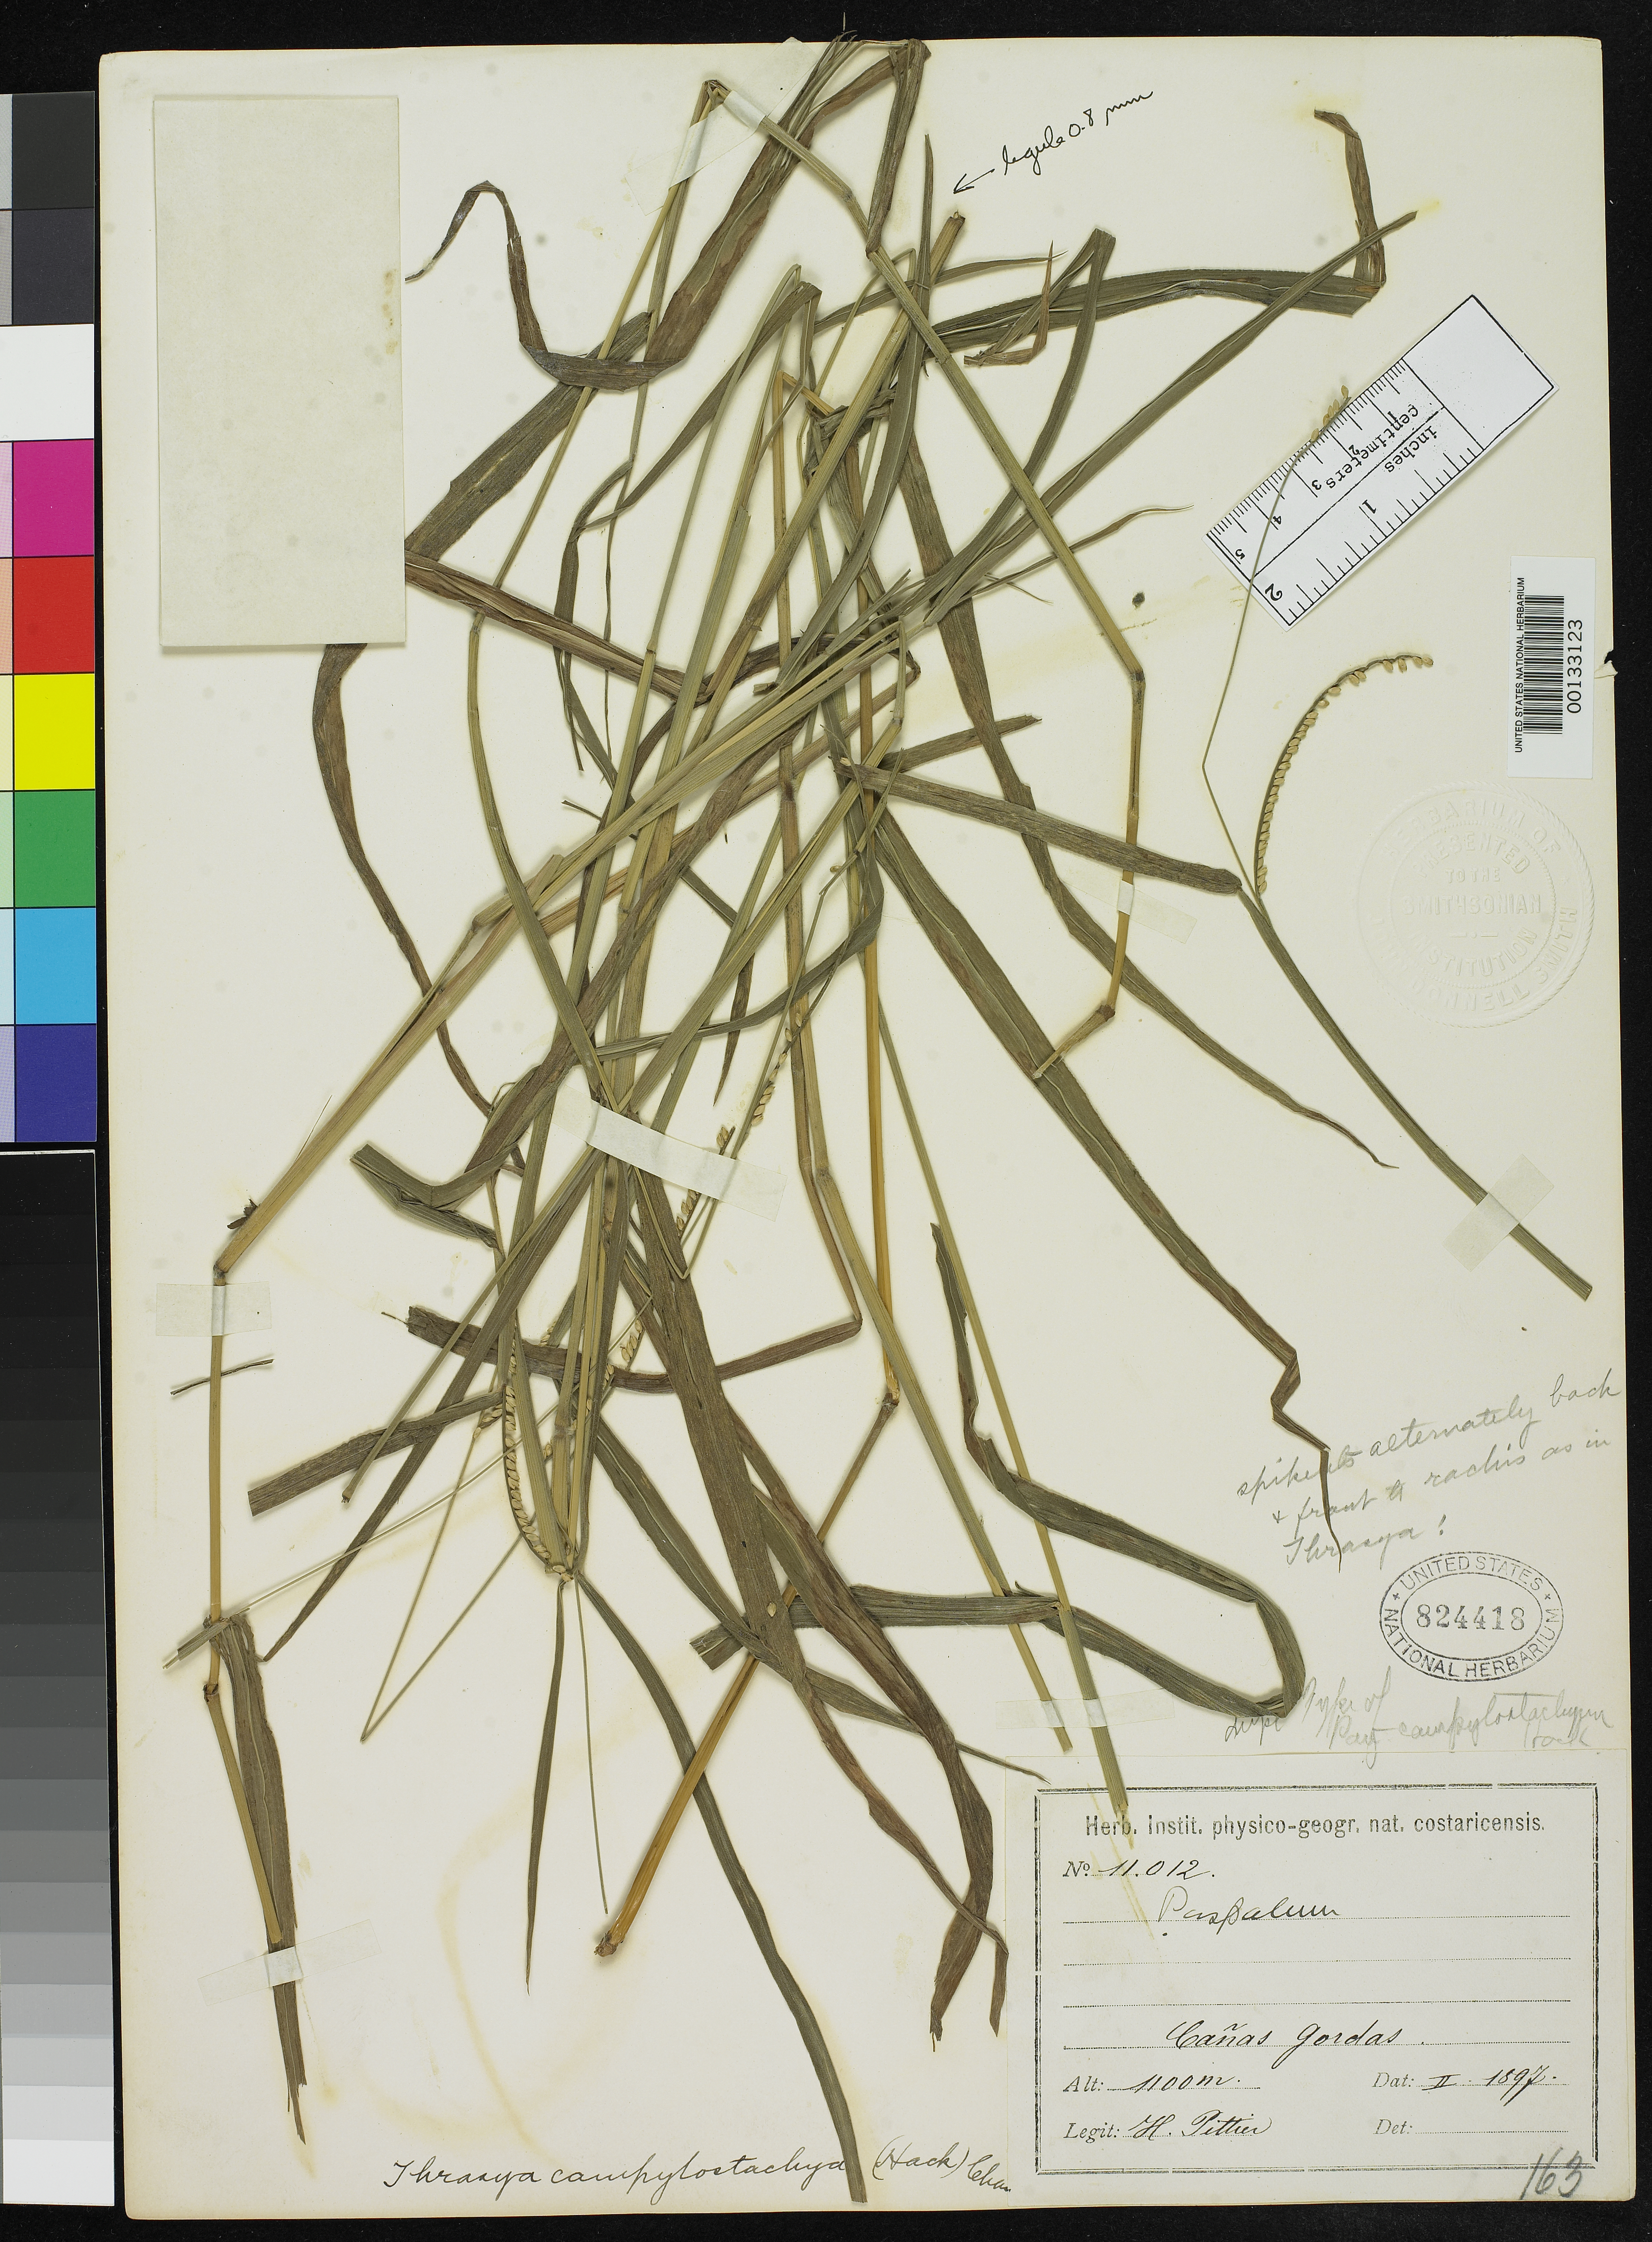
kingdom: Plantae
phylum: Tracheophyta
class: Liliopsida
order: Poales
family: Poaceae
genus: Panicum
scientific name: Panicum campylostachyum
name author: Hack.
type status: Isolectotype; Syntype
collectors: H. F. Pittier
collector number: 11012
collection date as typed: Feb 1897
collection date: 1897-02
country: Costa Rica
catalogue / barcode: US 824418